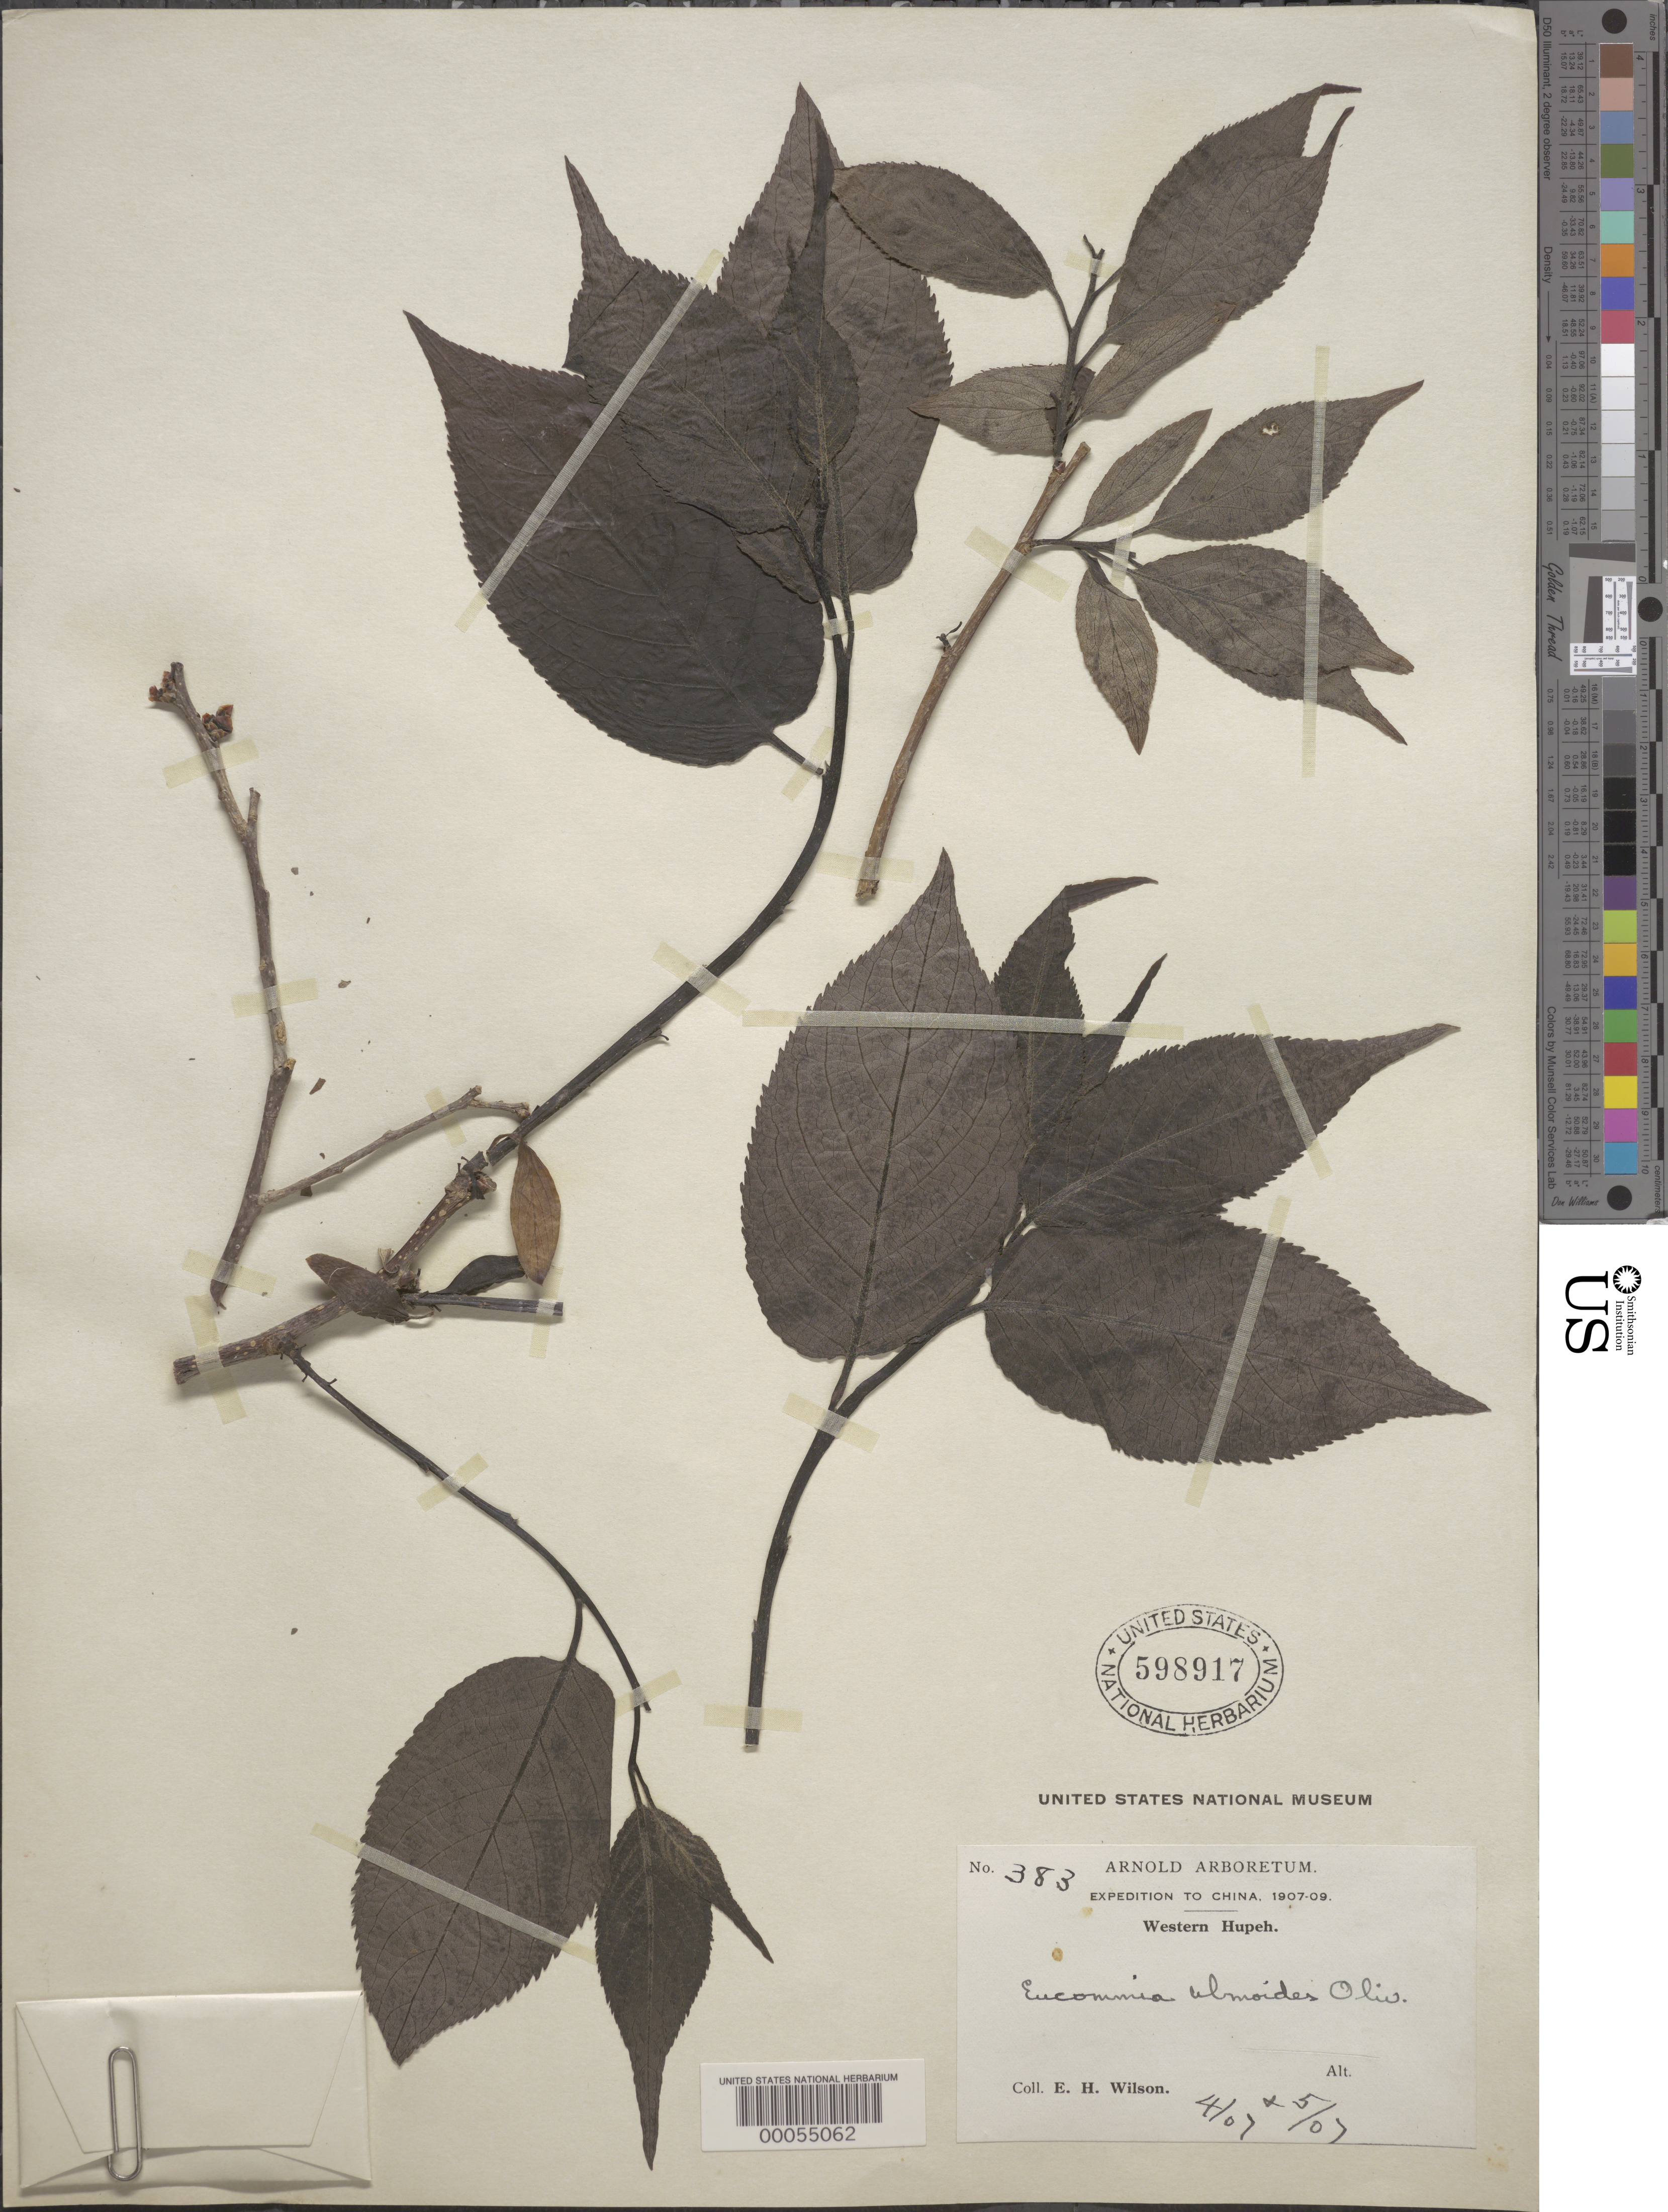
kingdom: Plantae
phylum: Tracheophyta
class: Magnoliopsida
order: Garryales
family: Eucommiaceae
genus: Eucommia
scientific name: Eucommia ulmoides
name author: Oliv.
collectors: E. H. Wilson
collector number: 383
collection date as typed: Apr 1907 to -- May 1907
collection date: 1907-04/1907-05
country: China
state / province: Hubei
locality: Western hupeh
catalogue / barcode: US 598917